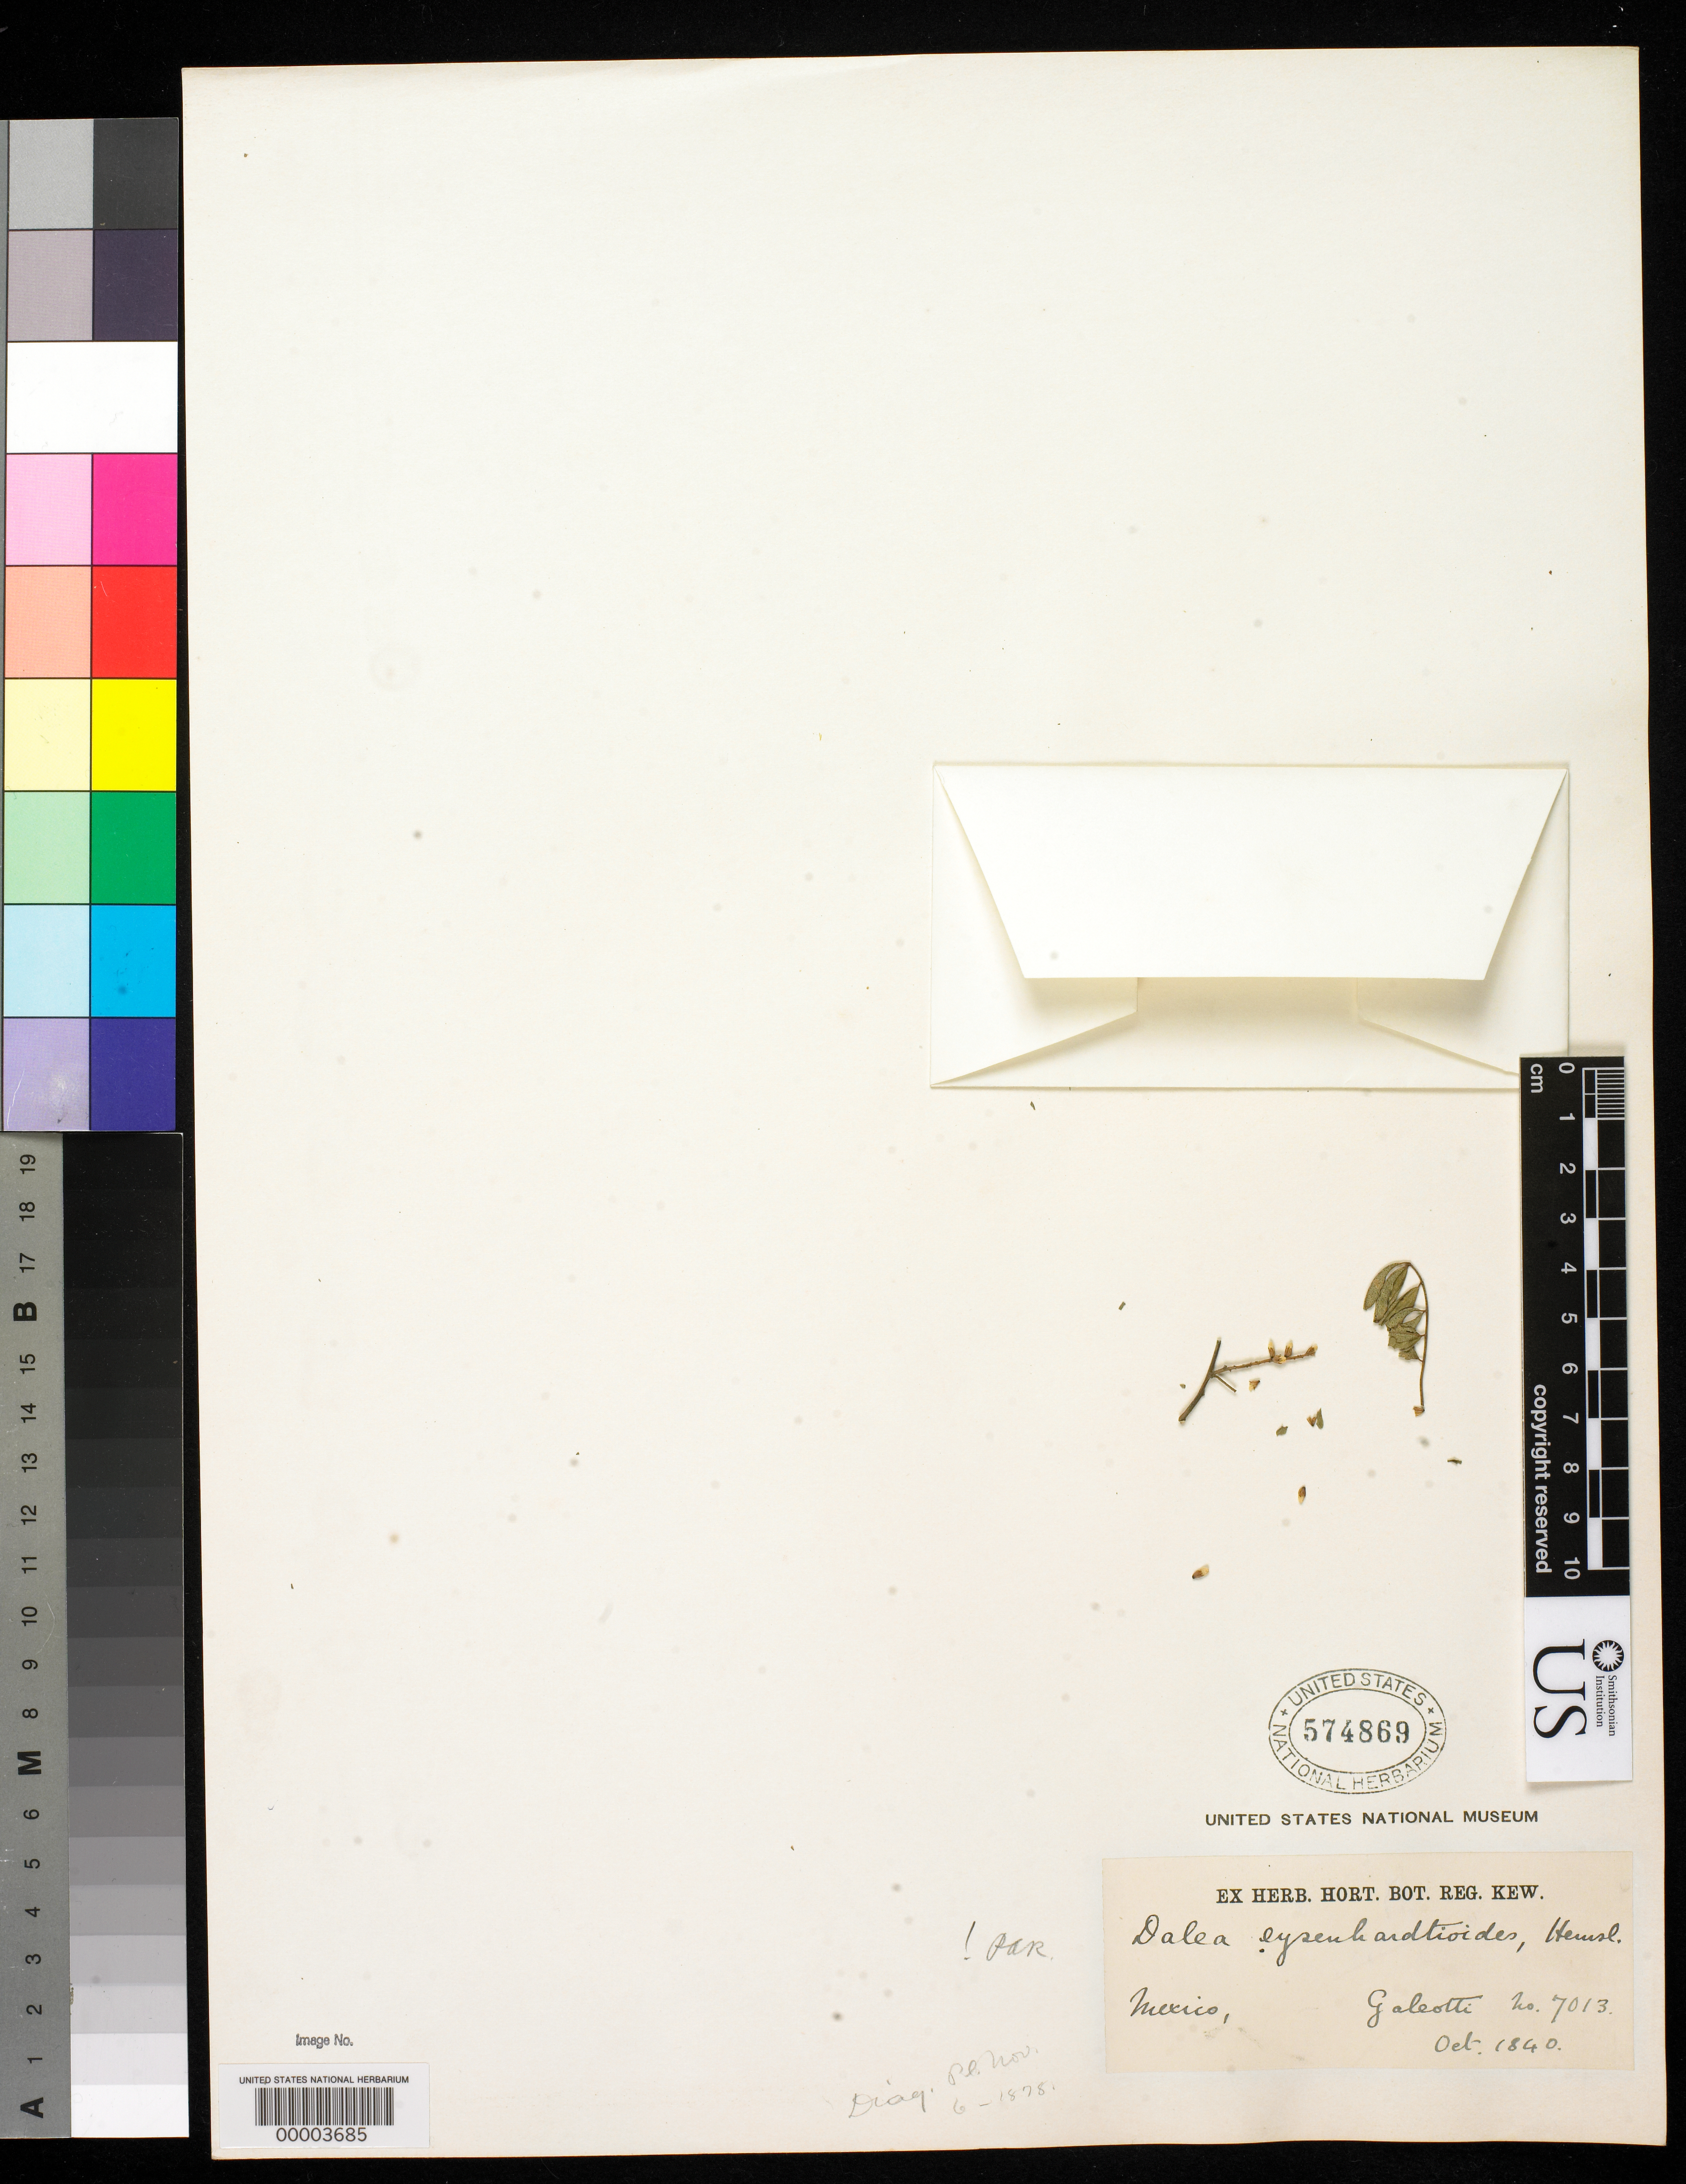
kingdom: Plantae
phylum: Tracheophyta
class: Magnoliopsida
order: Fabales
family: Fabaceae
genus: Dalea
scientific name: Dalea eysenhardtioides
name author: Hemsl.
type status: Type Fragment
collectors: H. G. Galeotti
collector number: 7013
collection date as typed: Oct 1840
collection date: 1840-10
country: Mexico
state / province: Oaxaca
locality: Mare Pacificum.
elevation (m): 1219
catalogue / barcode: US 574869